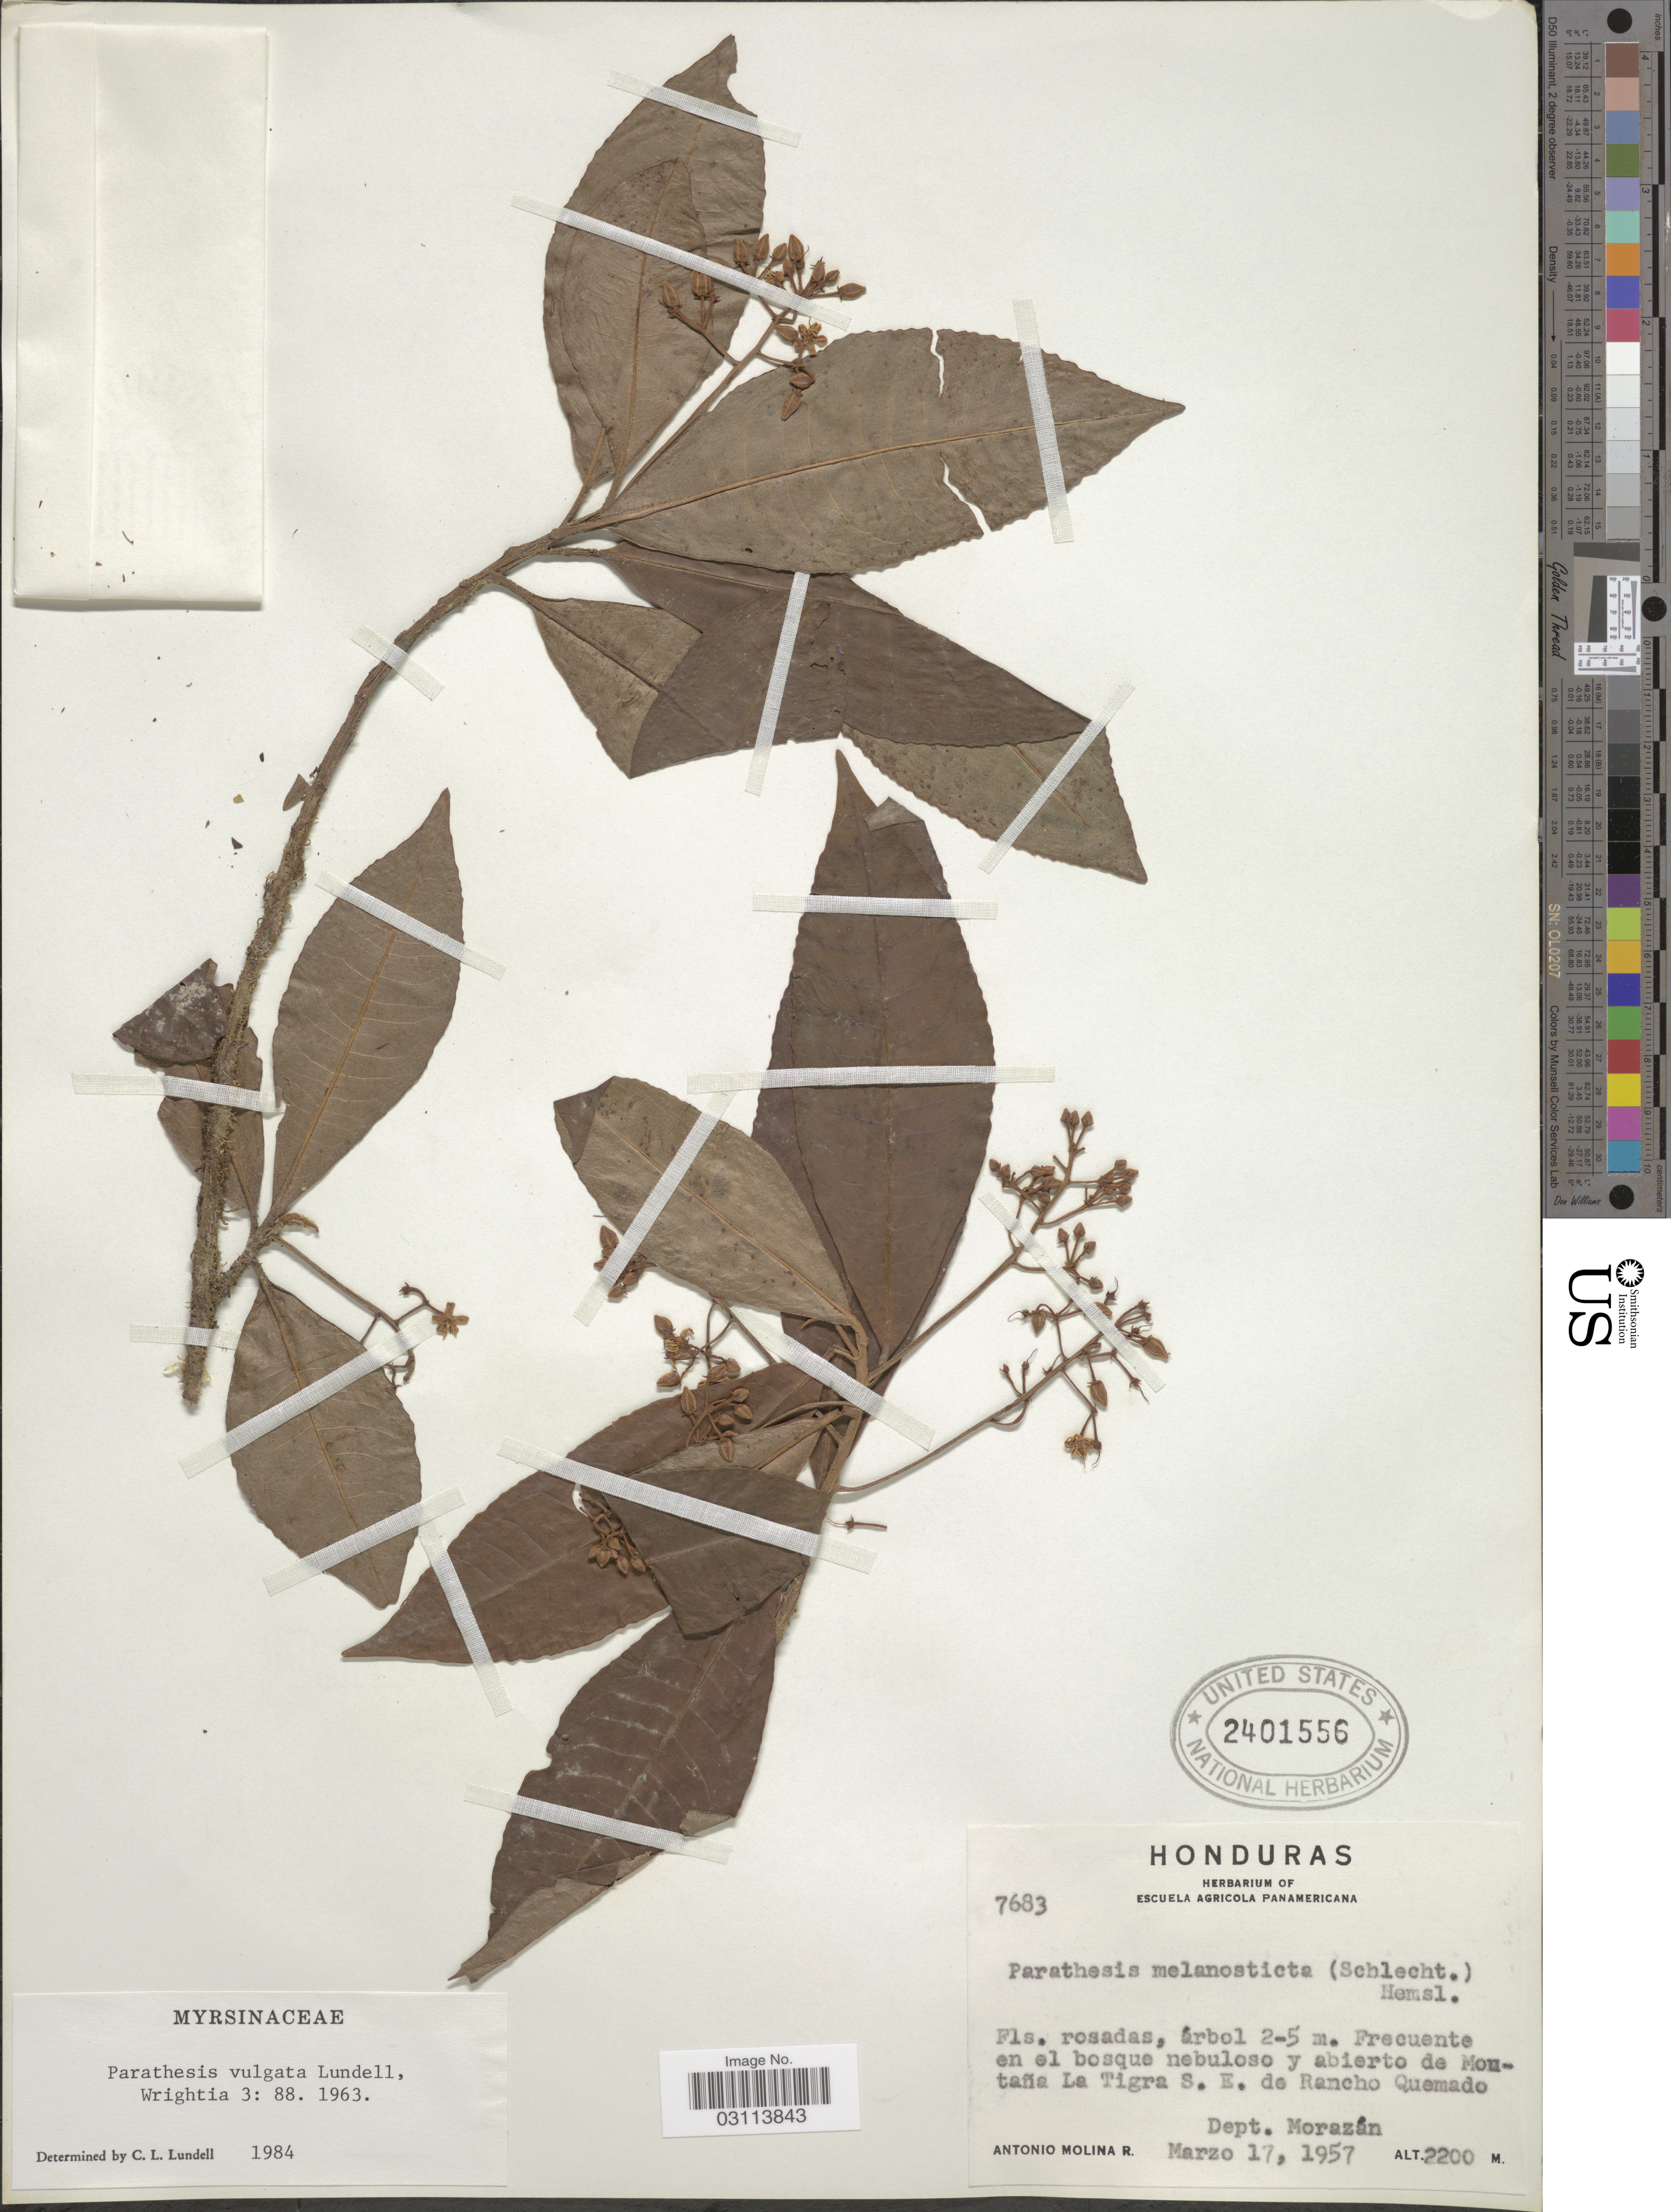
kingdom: Plantae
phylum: Tracheophyta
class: Magnoliopsida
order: Ericales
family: Primulaceae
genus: Parathesis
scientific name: Parathesis vulgata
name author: Lundell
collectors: A. Molina R.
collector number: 7683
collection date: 1957-03-17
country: Honduras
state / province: Fco. Morazán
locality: Frecuente en el bosque nebuloso y abierto de Montaña La Tigra S.E. de Rancho Quemado.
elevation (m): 2200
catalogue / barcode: US 2401556